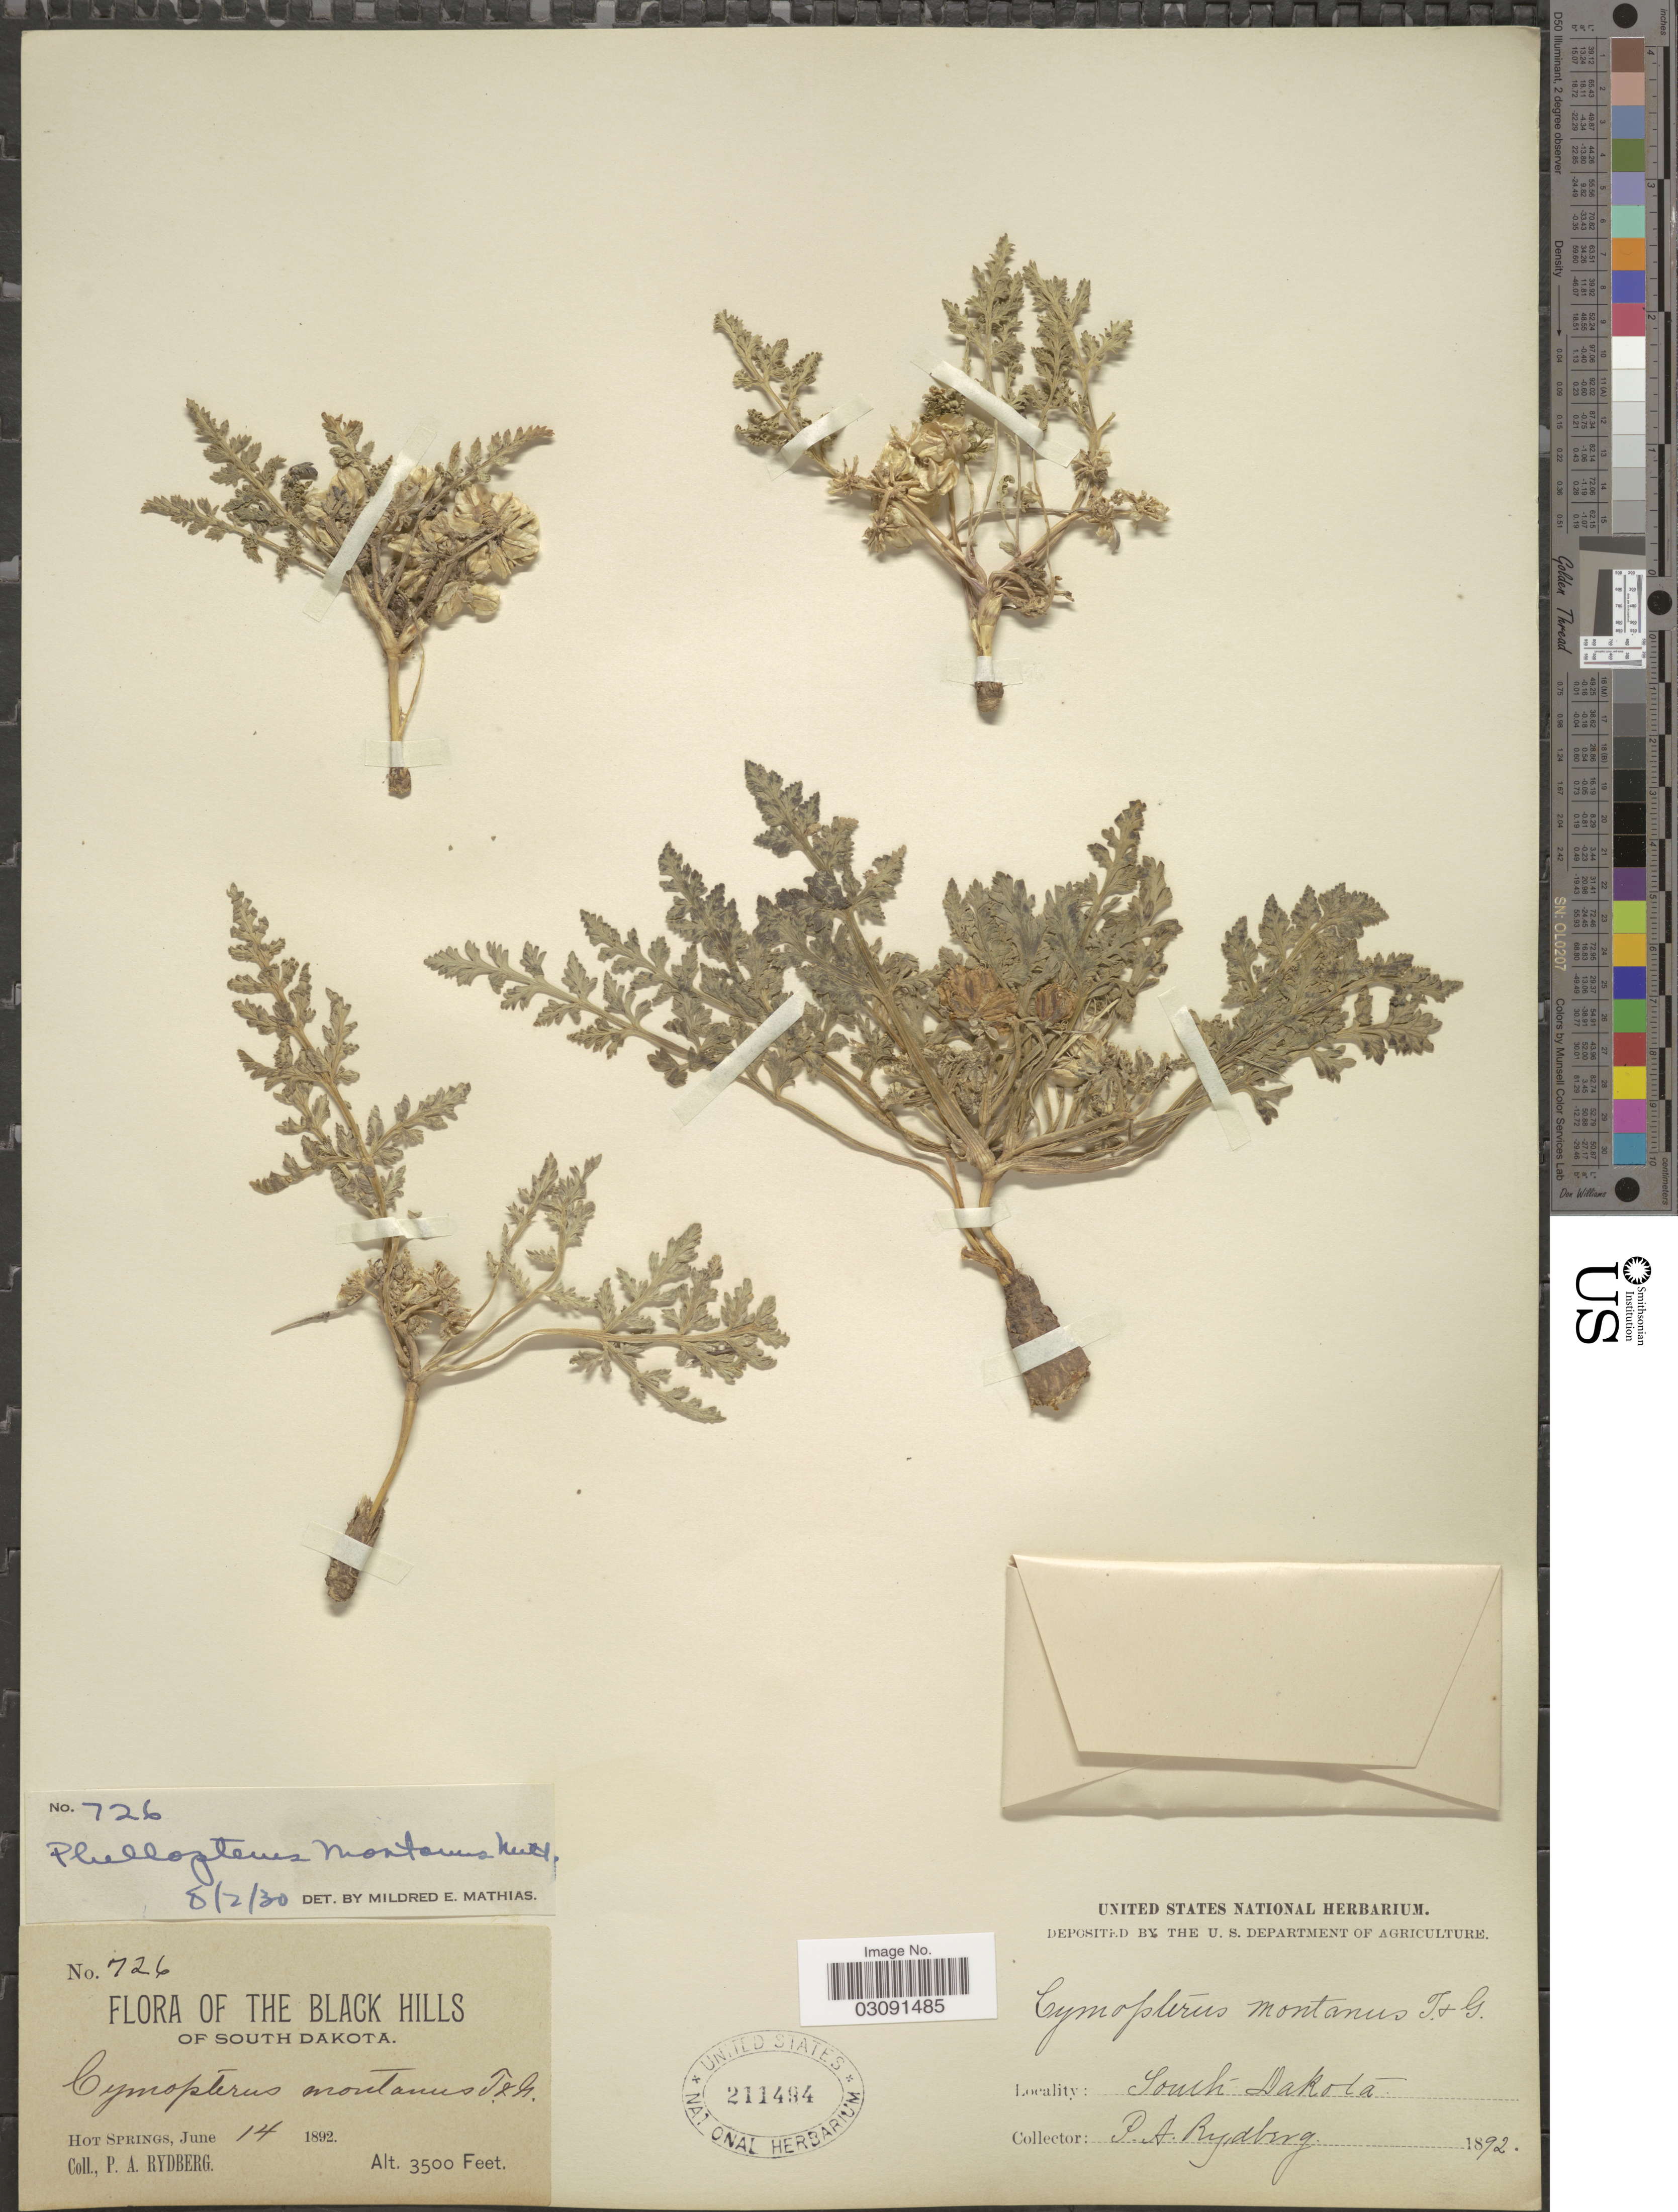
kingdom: Plantae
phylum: Tracheophyta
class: Magnoliopsida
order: Apiales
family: Apiaceae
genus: Cymopterus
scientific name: Cymopterus montanus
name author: Torr. & A. Gray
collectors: P. A. Rydberg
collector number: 726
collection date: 1892-06-14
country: United States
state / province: South Dakota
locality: The Black Hills of South Dakota, Hot Springs.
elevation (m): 1067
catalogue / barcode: US 211494